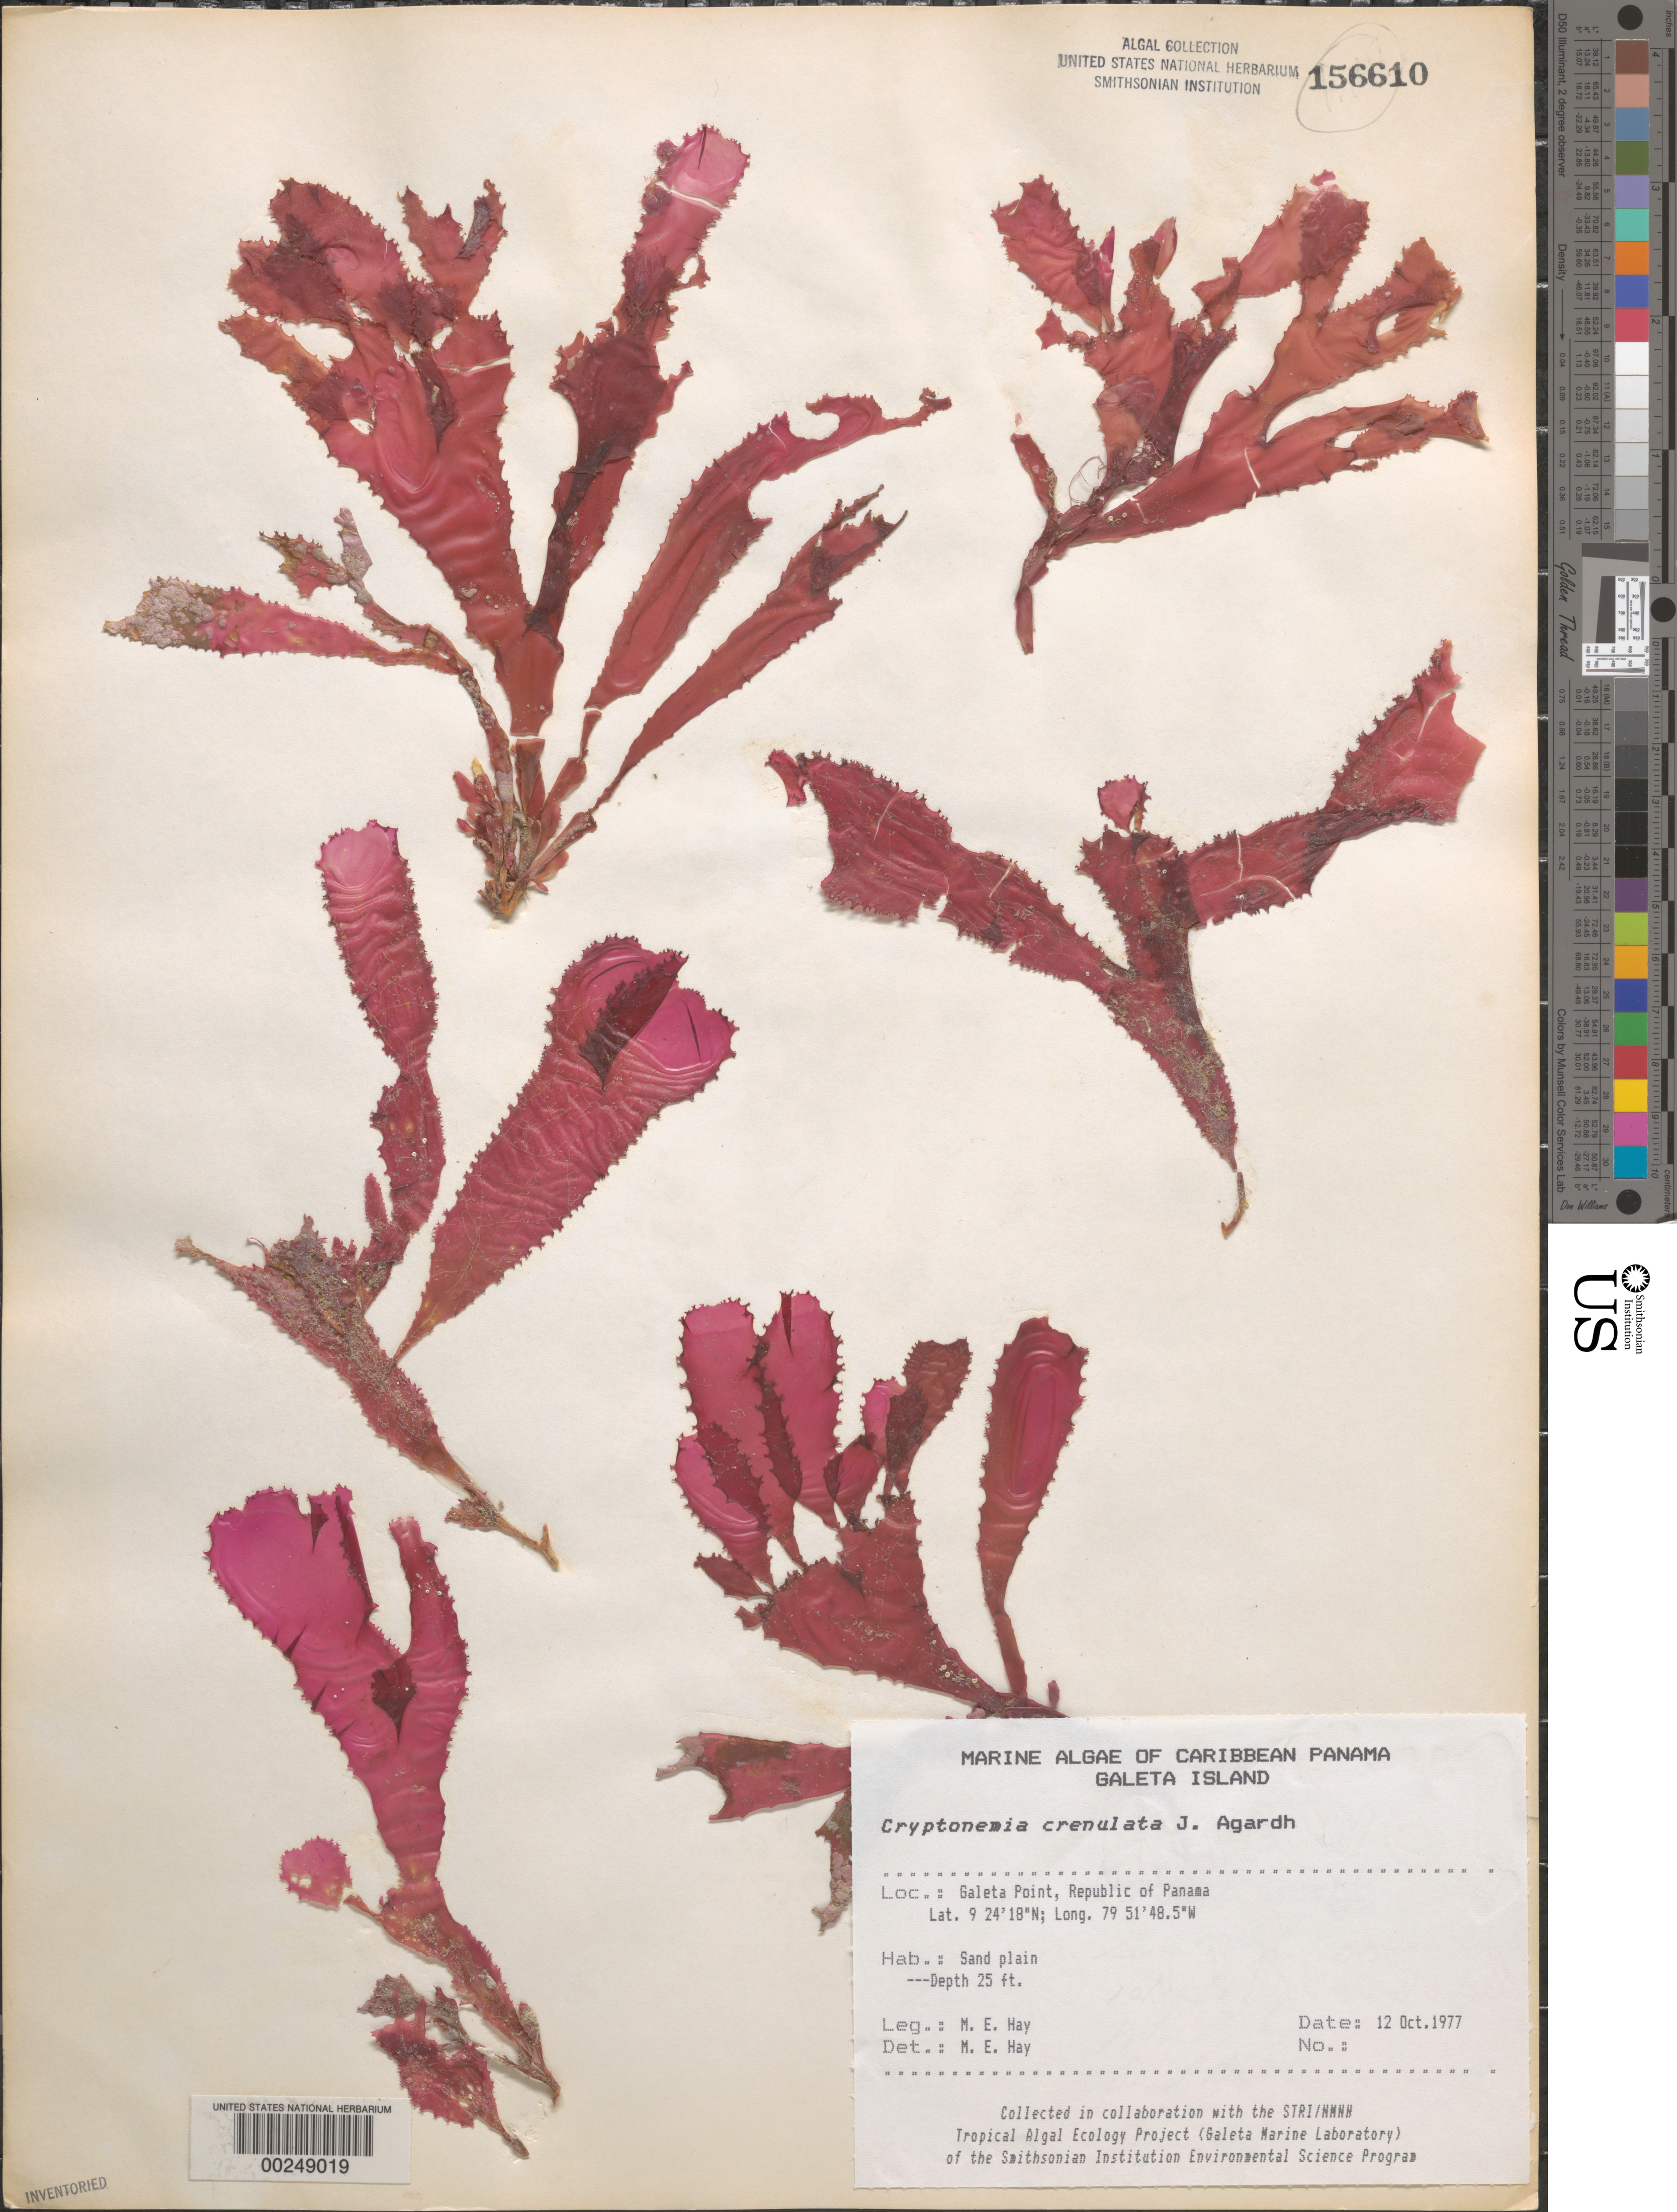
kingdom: Plantae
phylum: Rhodophyta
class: Florideophyceae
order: Halymeniales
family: Halymeniaceae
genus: Cryptonemia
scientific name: Cryptonemia crenulata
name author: (J. Agardh) J. Agardh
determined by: Hay, M. E.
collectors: M. E. Hay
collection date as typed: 12 Oct 1977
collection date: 1977-10-12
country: Panama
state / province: Colón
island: Galeta Island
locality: Galeta Point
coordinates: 9 24' 18" N, 79 51' 48.5" W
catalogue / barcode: US 156610